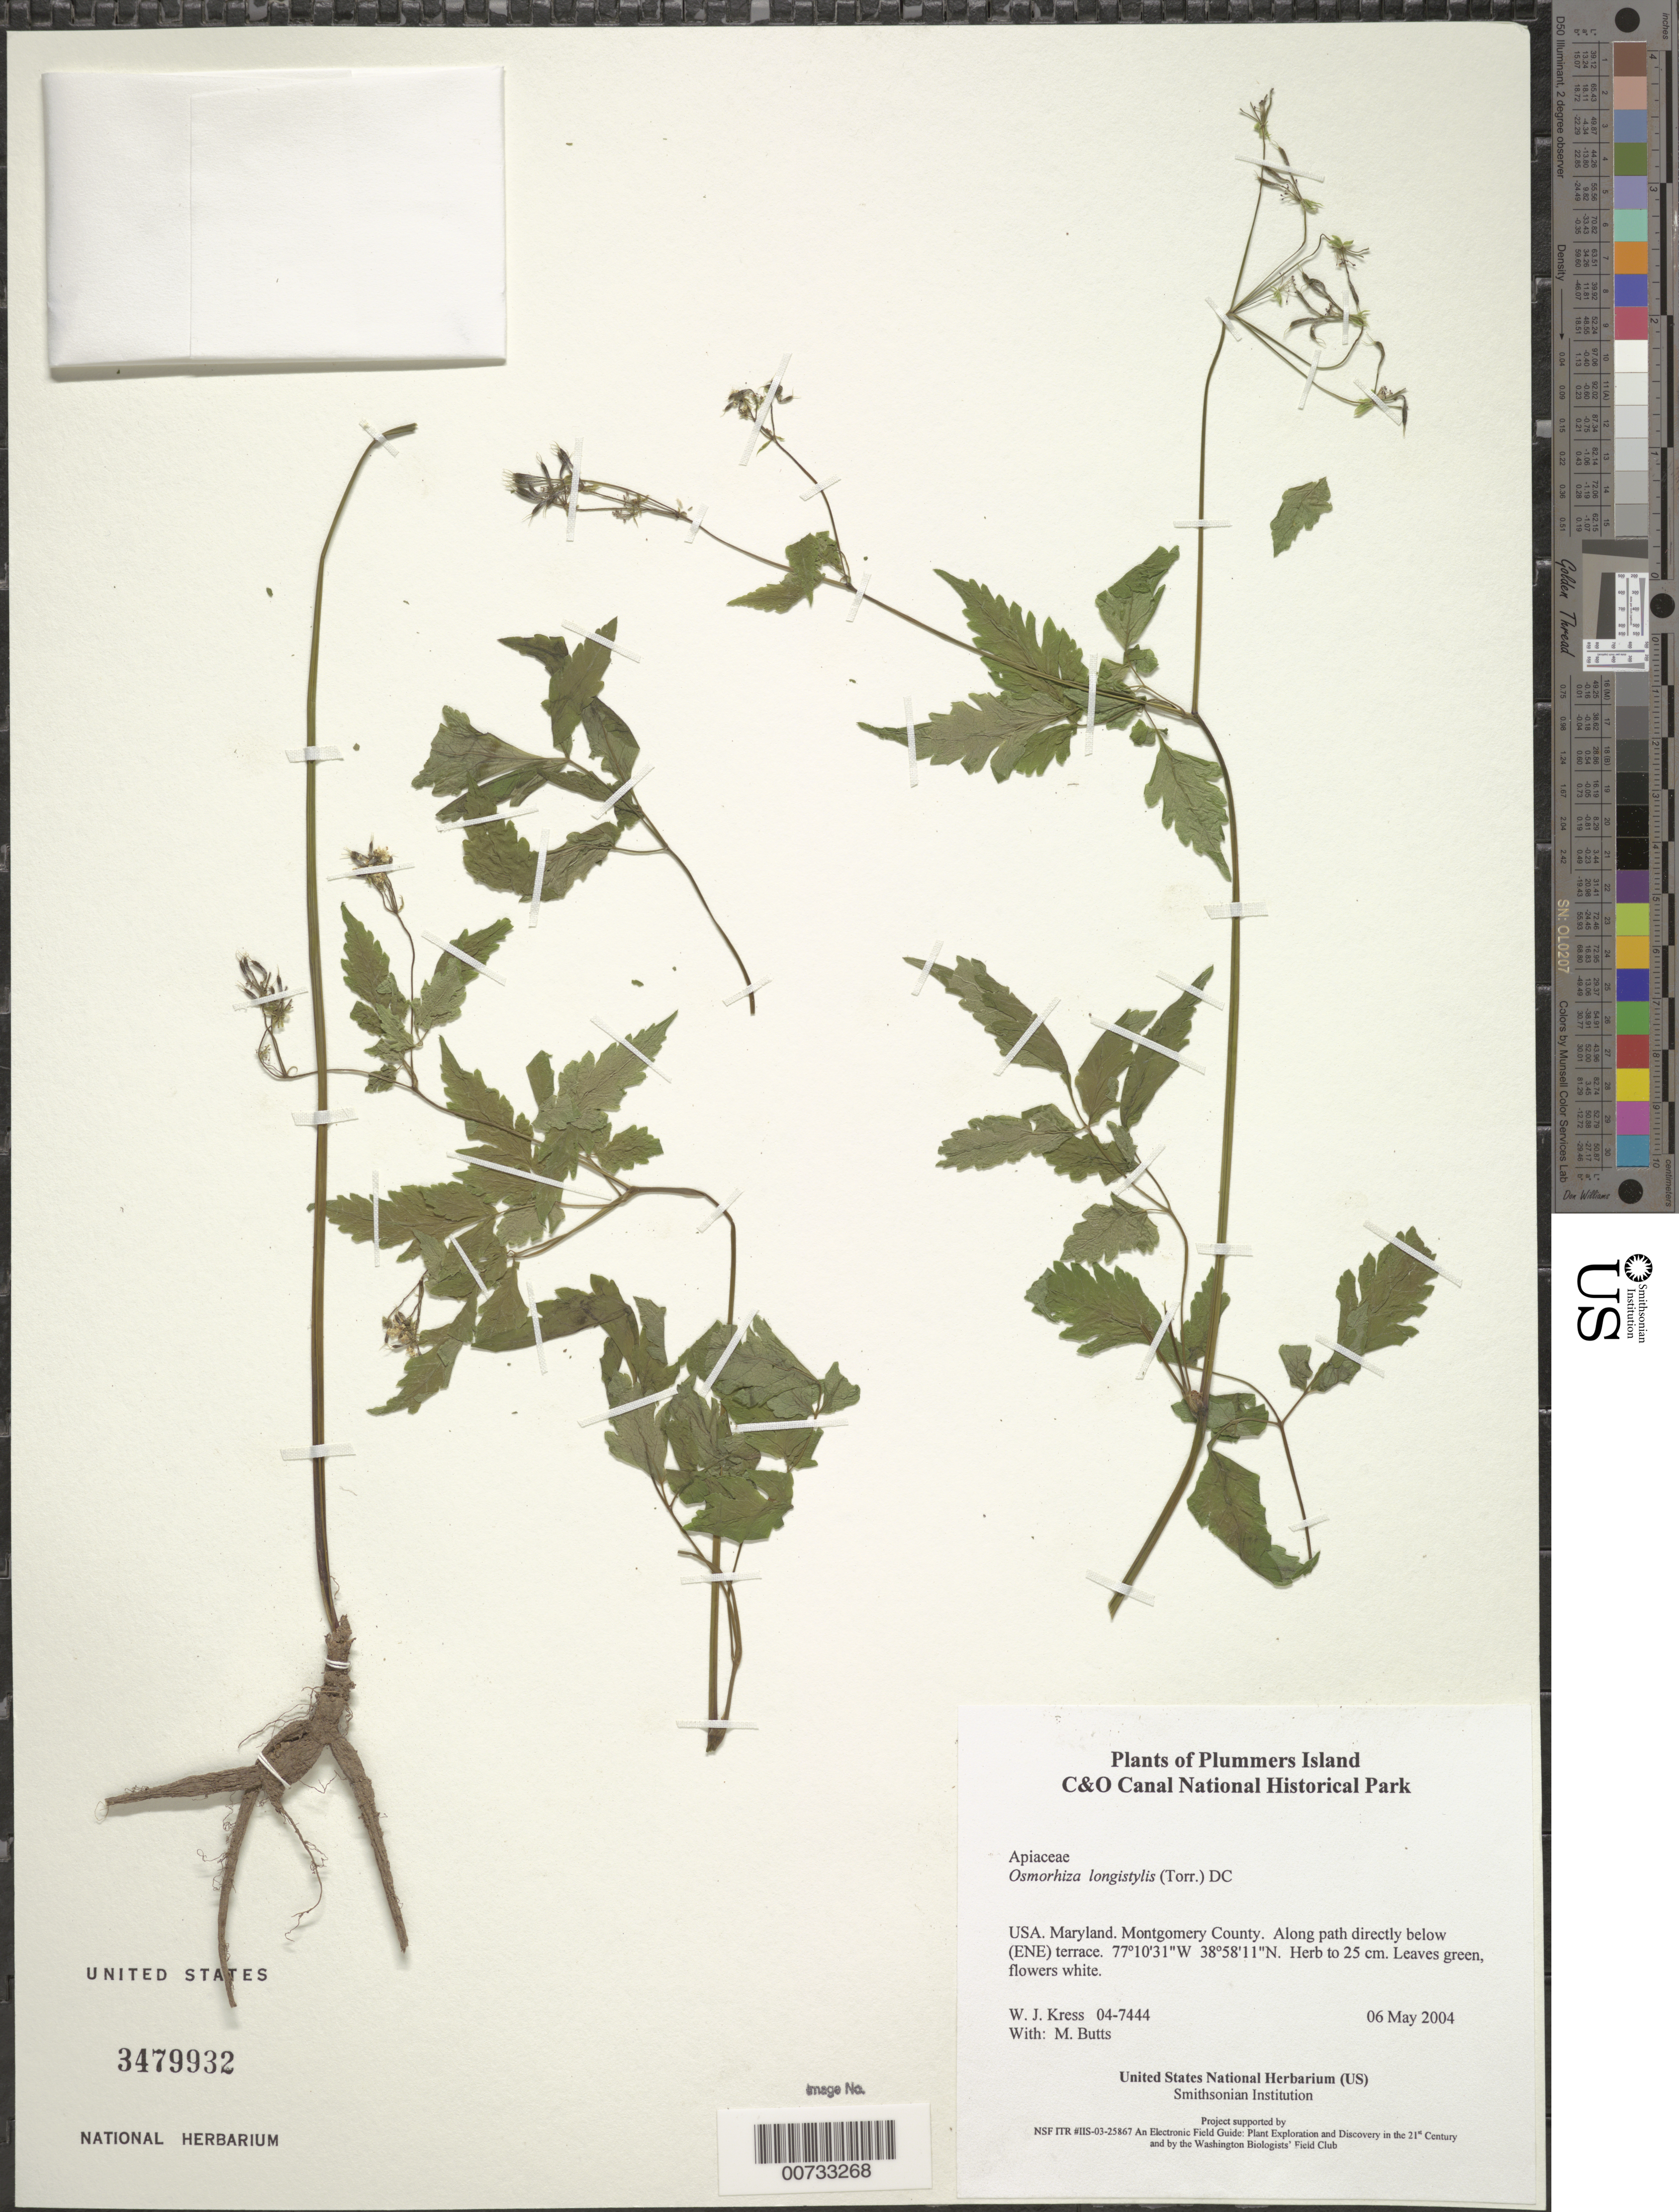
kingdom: Plantae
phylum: Tracheophyta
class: Magnoliopsida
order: Apiales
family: Apiaceae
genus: Osmorhiza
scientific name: Osmorhiza longistylis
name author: (Torr.) DC.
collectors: W. J. Kress & M. B. Butts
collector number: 04-7444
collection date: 2004-05-06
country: United States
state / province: Maryland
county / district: Montgomery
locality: Chesapeake and Ohio Canal National Historical Park, Plummers Island, along path directly below (ENE) of terrace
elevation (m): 20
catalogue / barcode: US 3479932